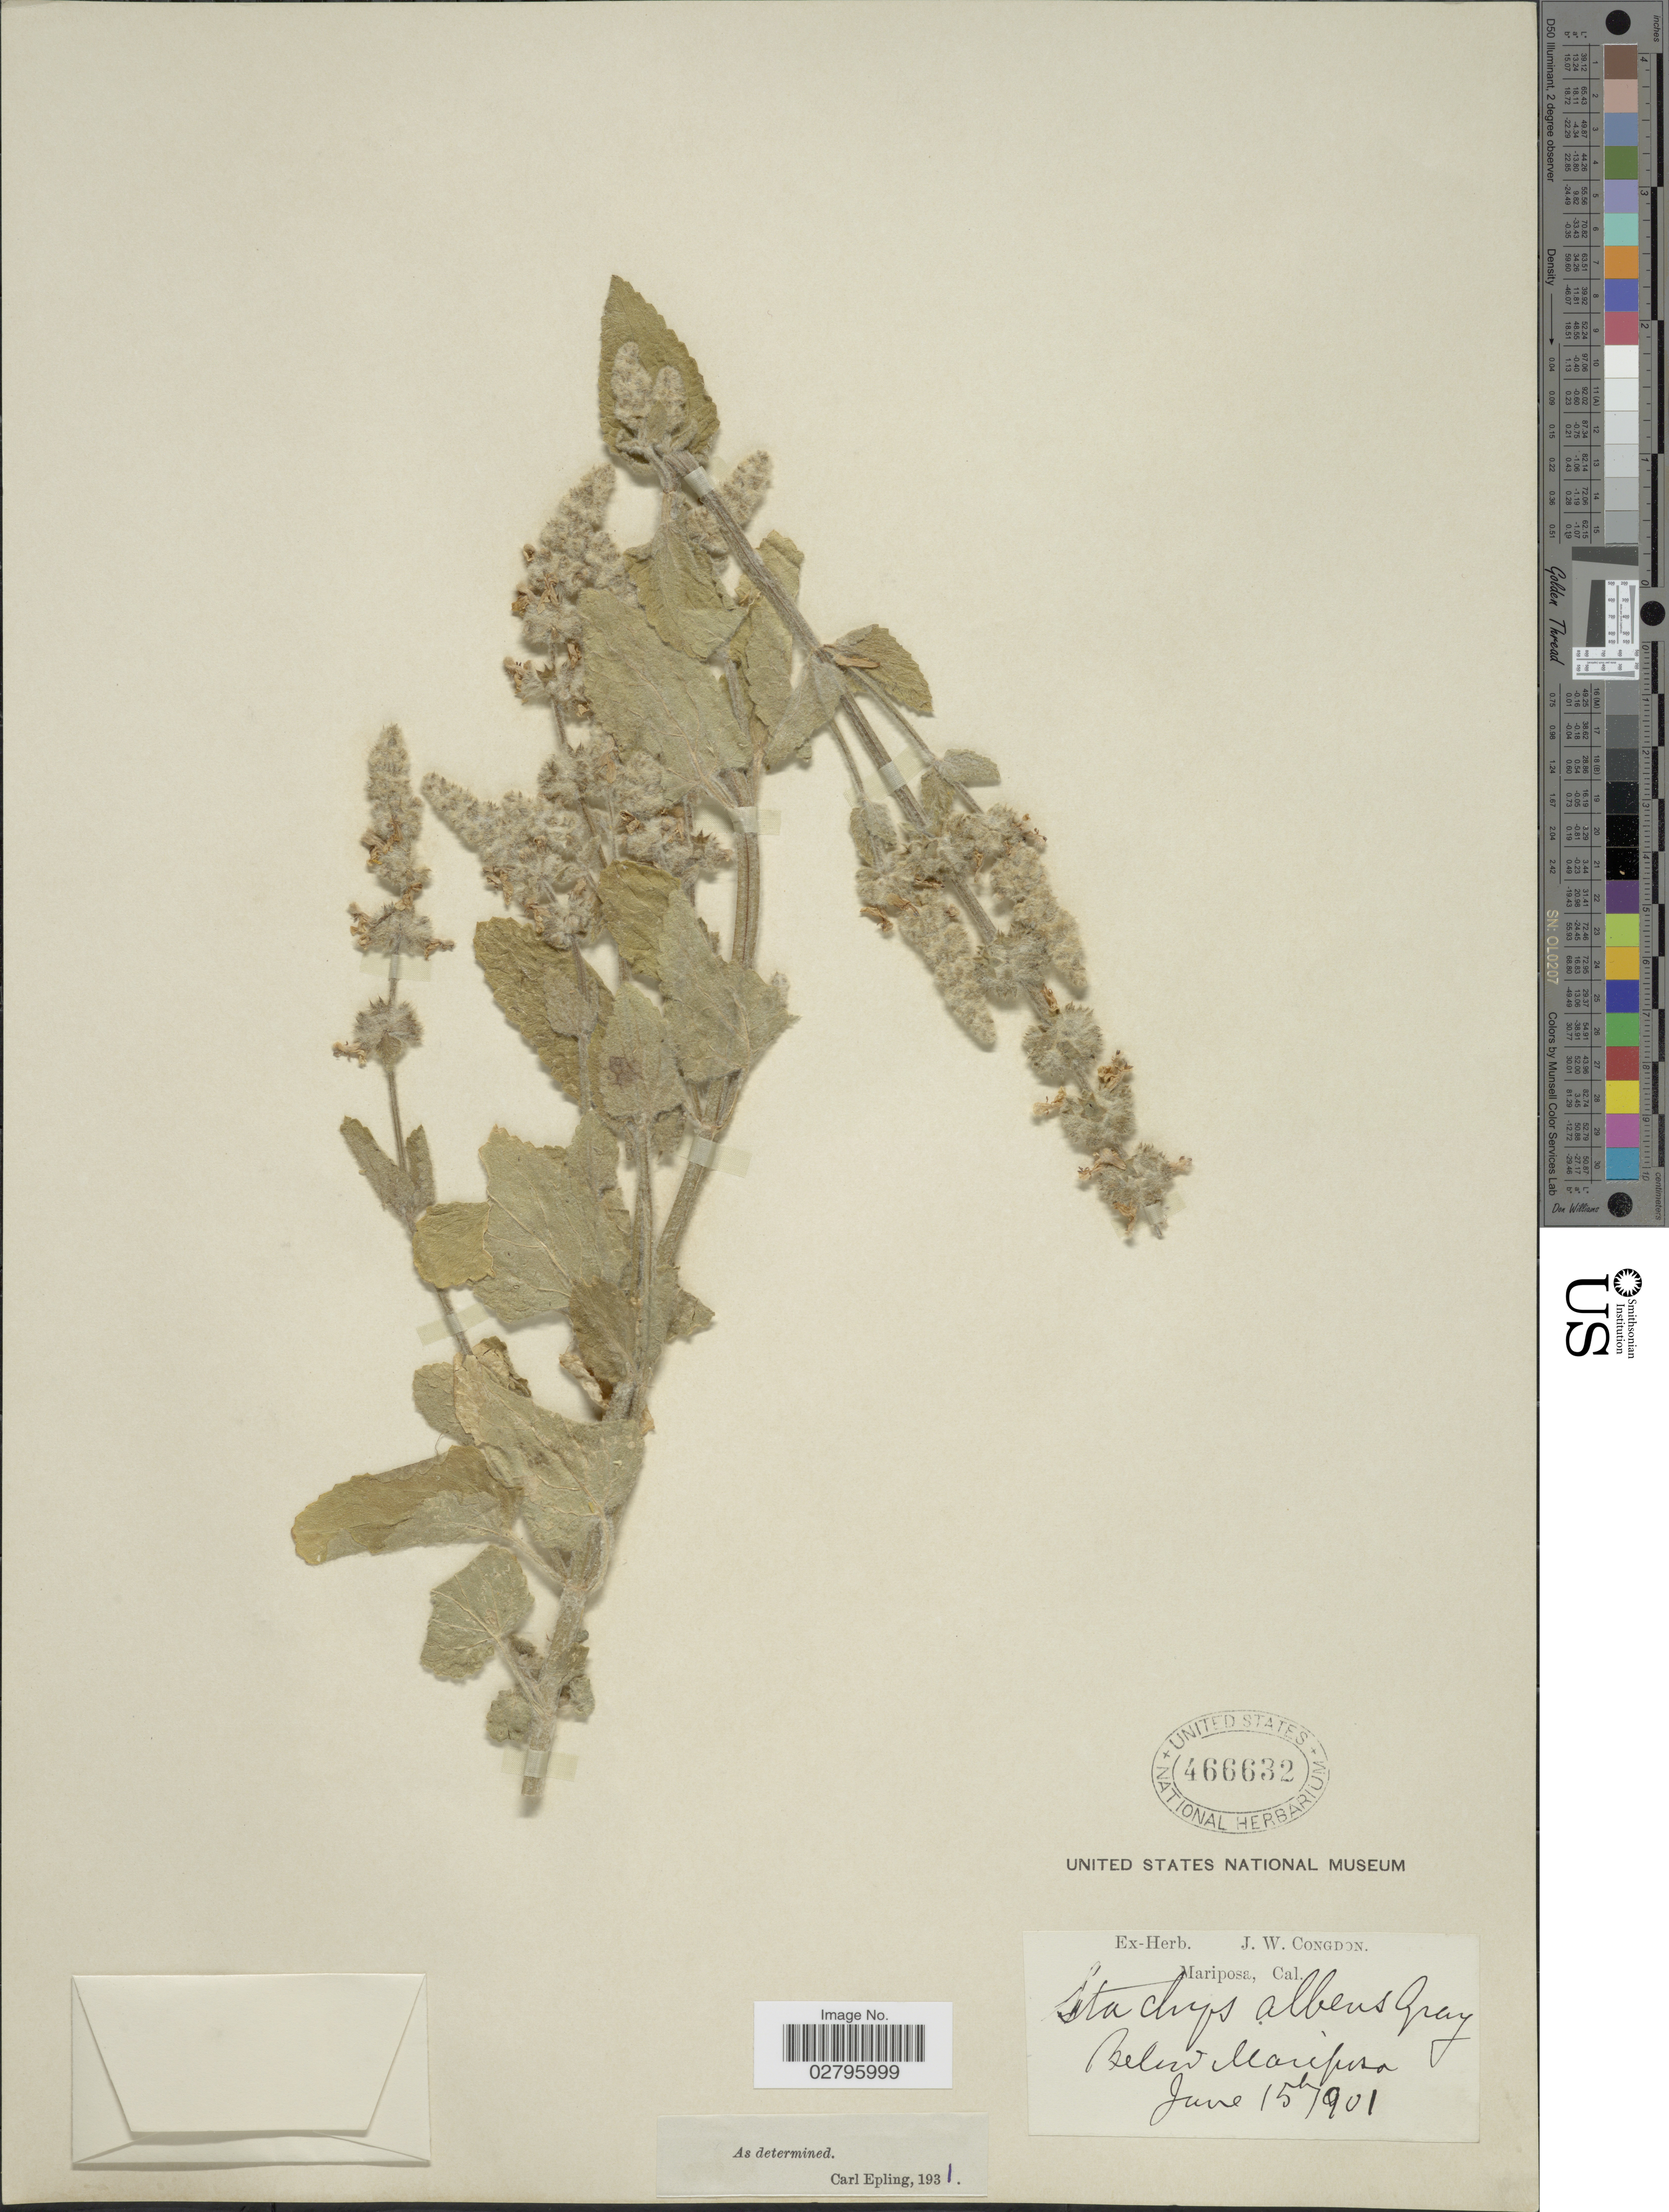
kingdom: Plantae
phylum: Tracheophyta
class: Magnoliopsida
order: Lamiales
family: Lamiaceae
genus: Stachys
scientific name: Stachys albens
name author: A. Gray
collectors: ex herb. J. W. Congdon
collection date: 1901-06-15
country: United States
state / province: California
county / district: Mariposa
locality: Mariposa, Cal. Below Mariposa.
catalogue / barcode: US 466632